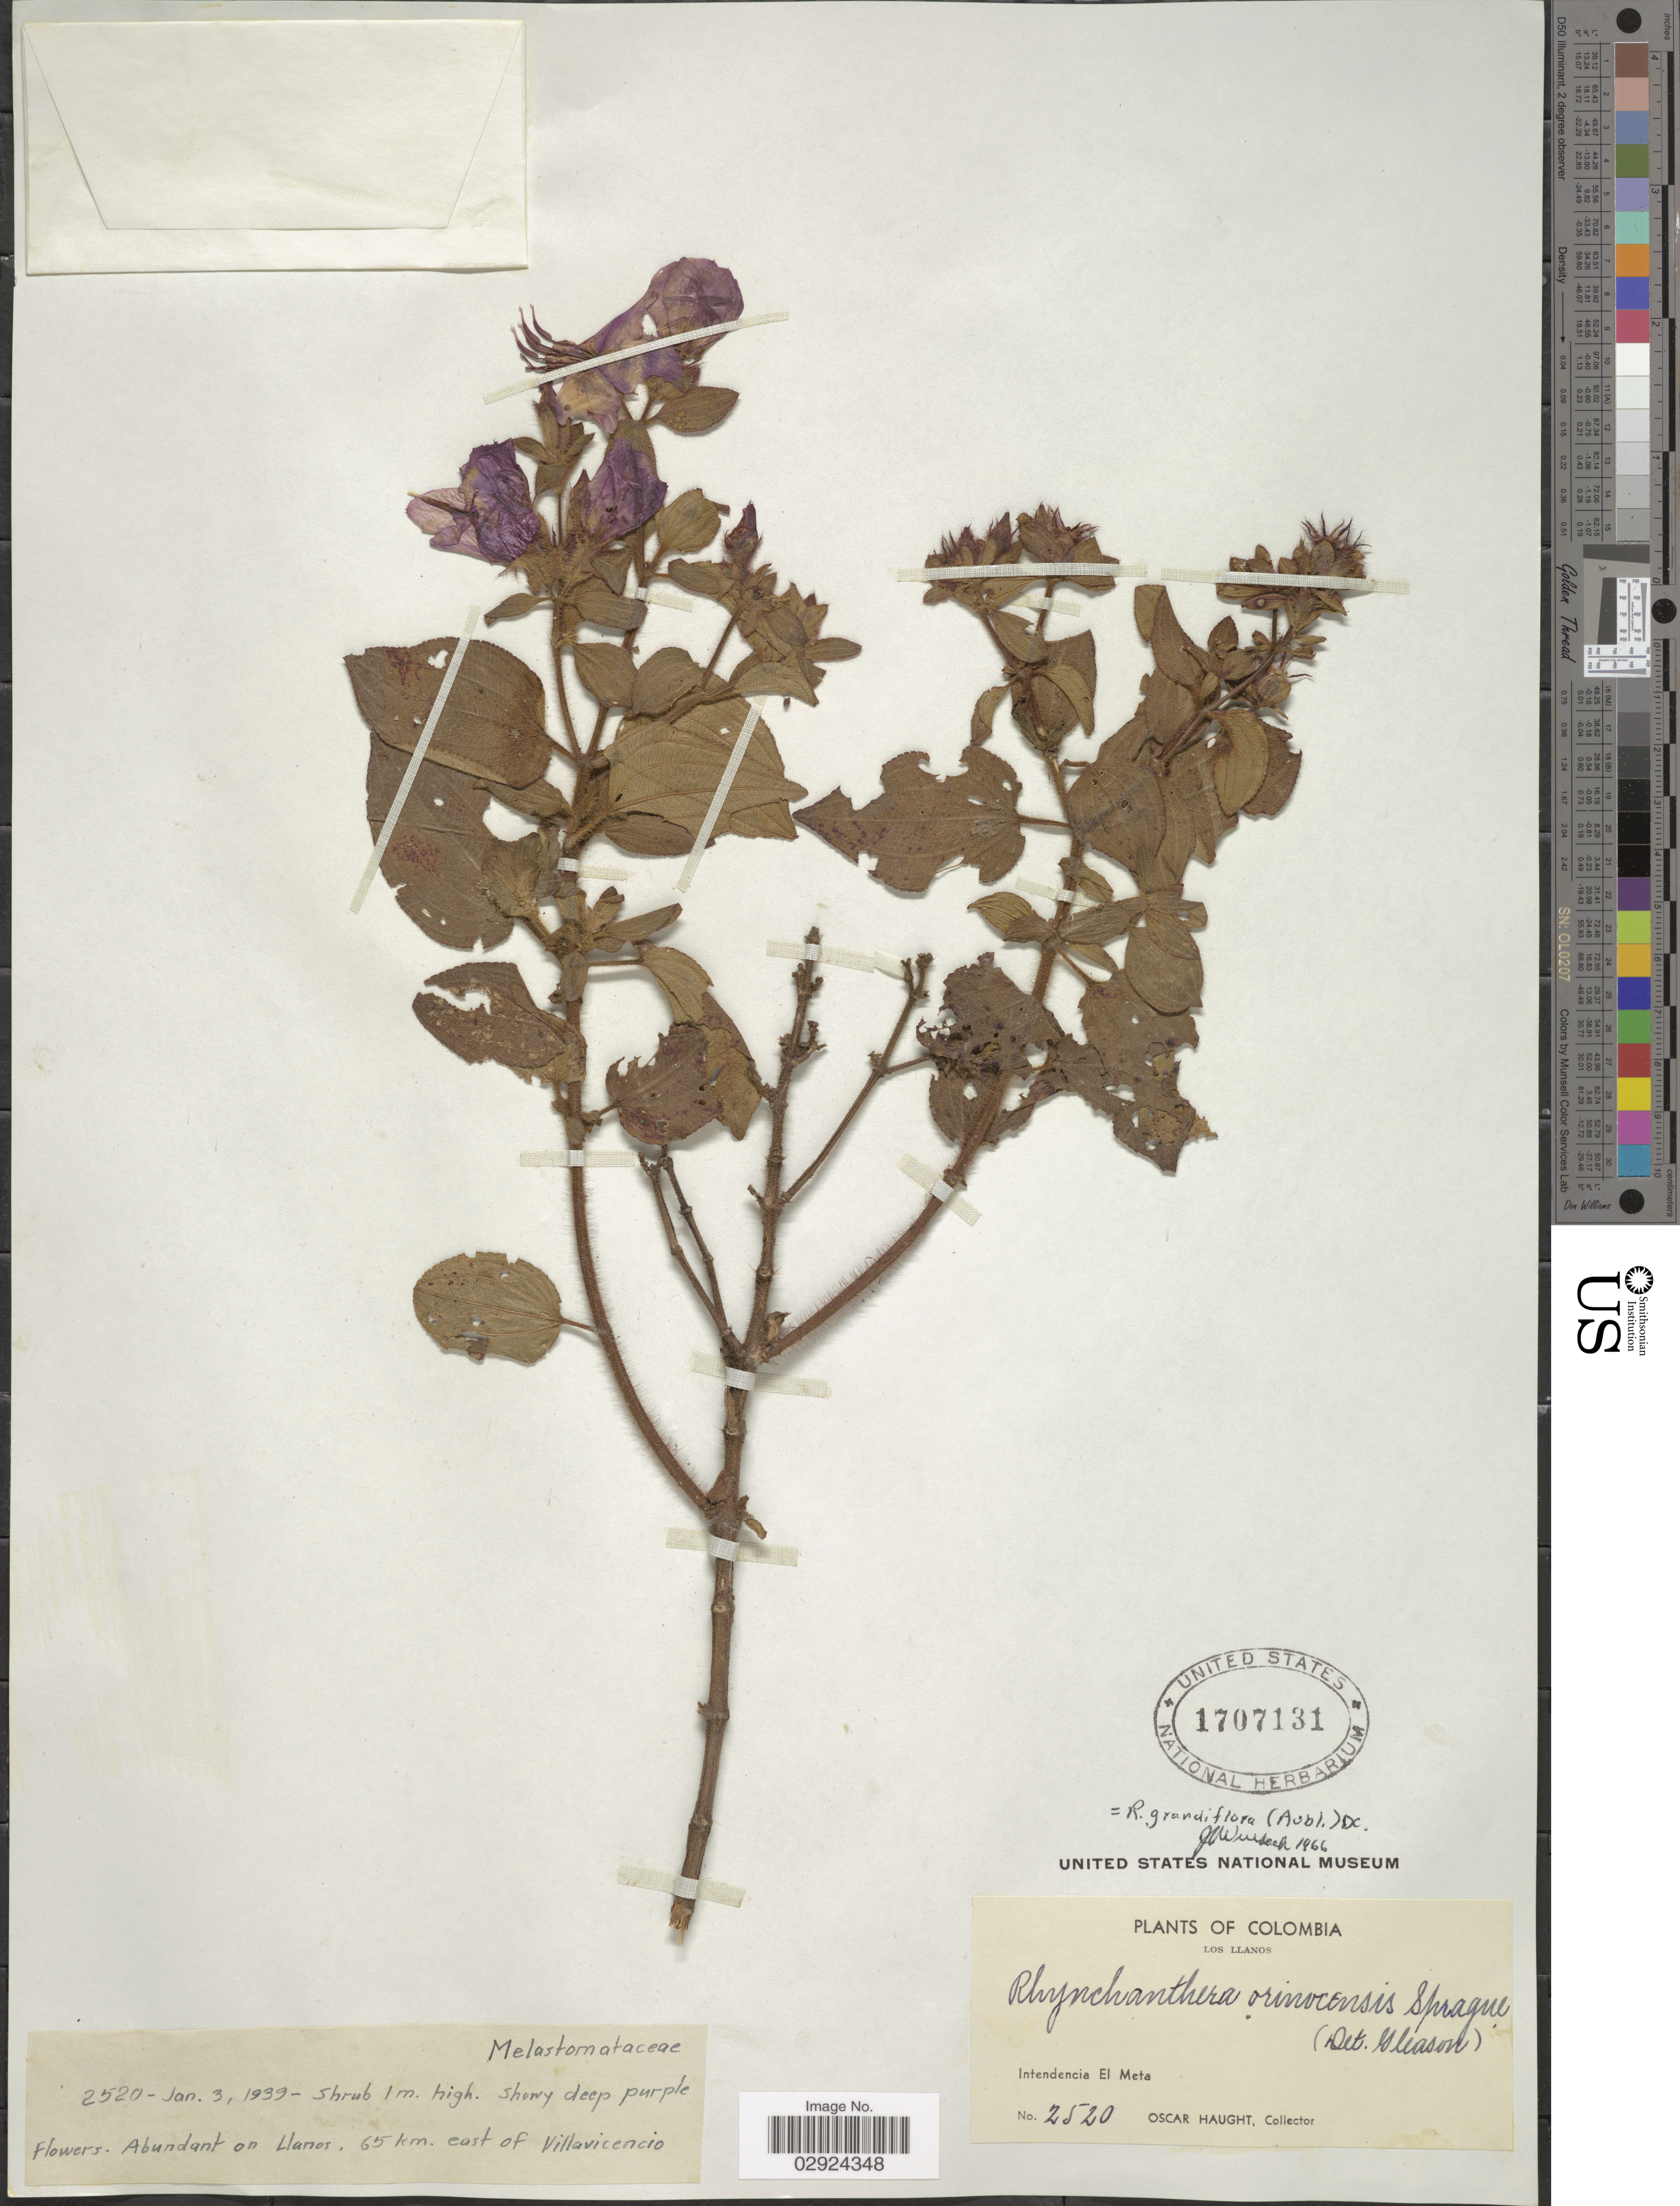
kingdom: Plantae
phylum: Tracheophyta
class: Magnoliopsida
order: Myrtales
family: Melastomataceae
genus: Rhynchanthera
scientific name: Rhynchanthera grandiflora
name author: (Aubl.) DC.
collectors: O. Haught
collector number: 2520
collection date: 1939-01-03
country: Colombia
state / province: Meta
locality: Intendencia El Meta, Los Llanos, Abundant on Llanos, 65 km. east of Villavicencio.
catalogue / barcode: US 1707131